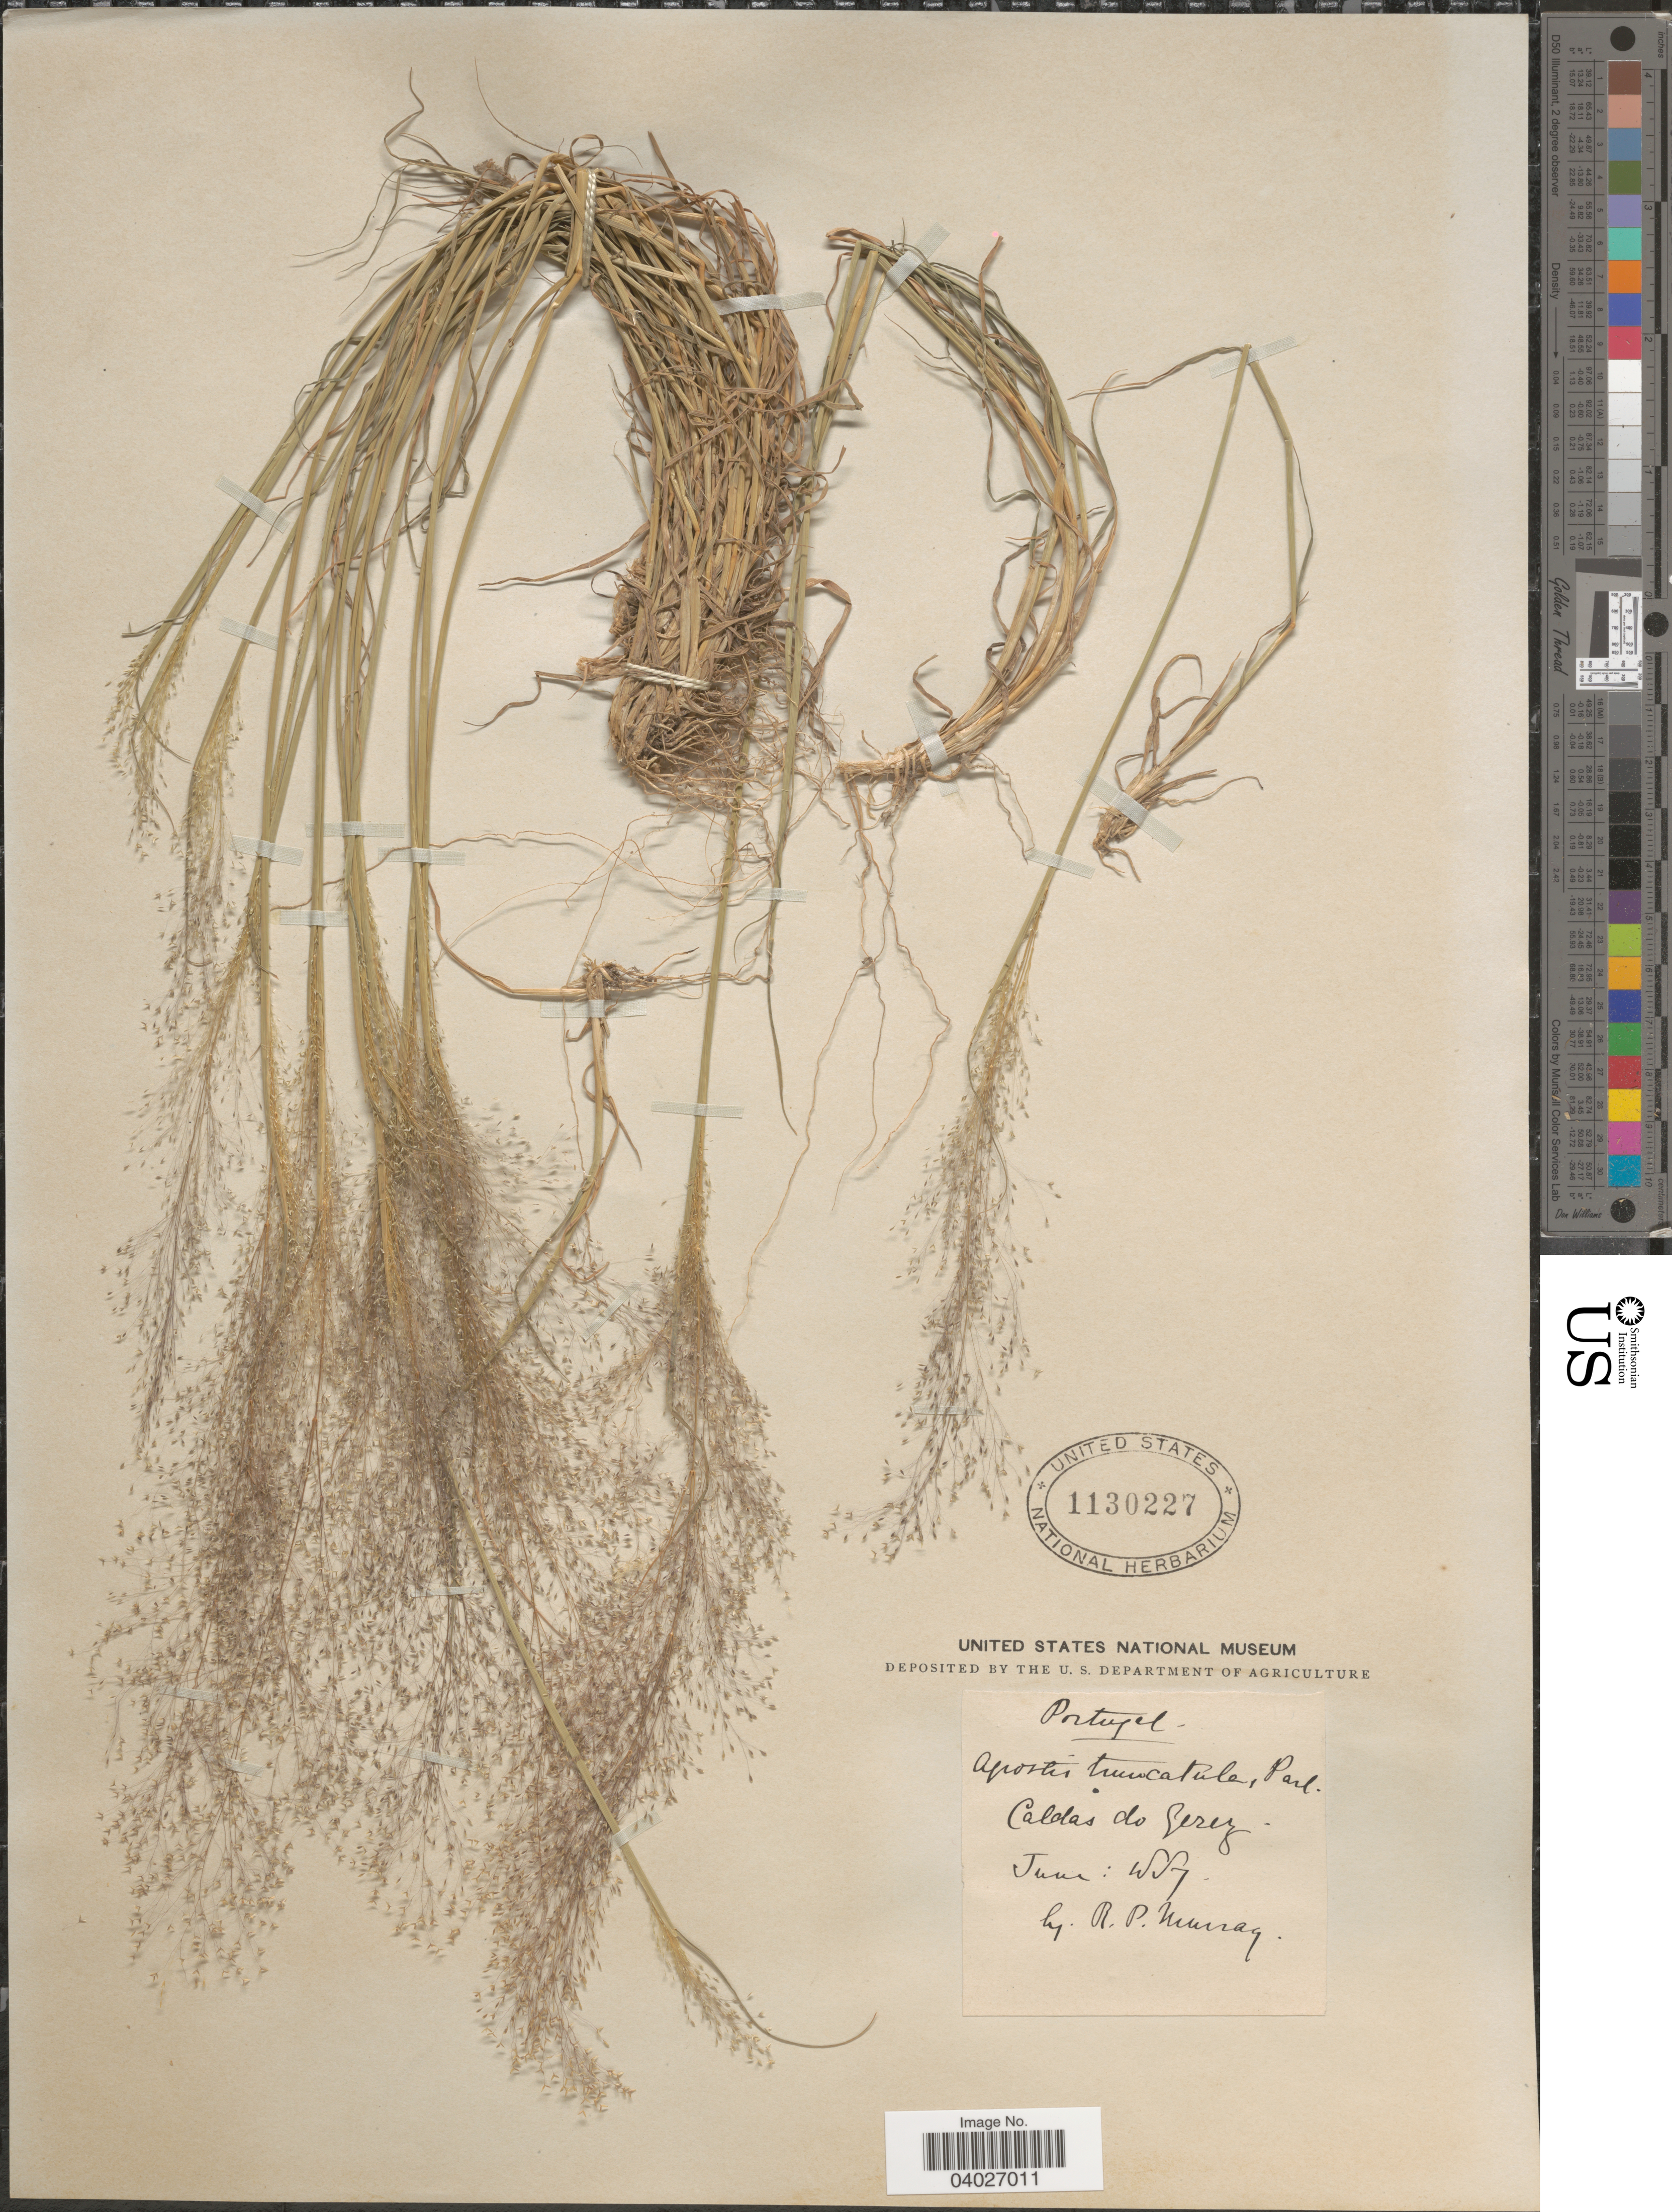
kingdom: Plantae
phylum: Tracheophyta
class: Liliopsida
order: Poales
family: Poaceae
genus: Agrostula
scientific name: Agrostula truncatula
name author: (Parl.) P.M. Peterson et al.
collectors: R. P. Murray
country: Portugal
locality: Caldas do Gerez.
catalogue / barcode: US 1130227